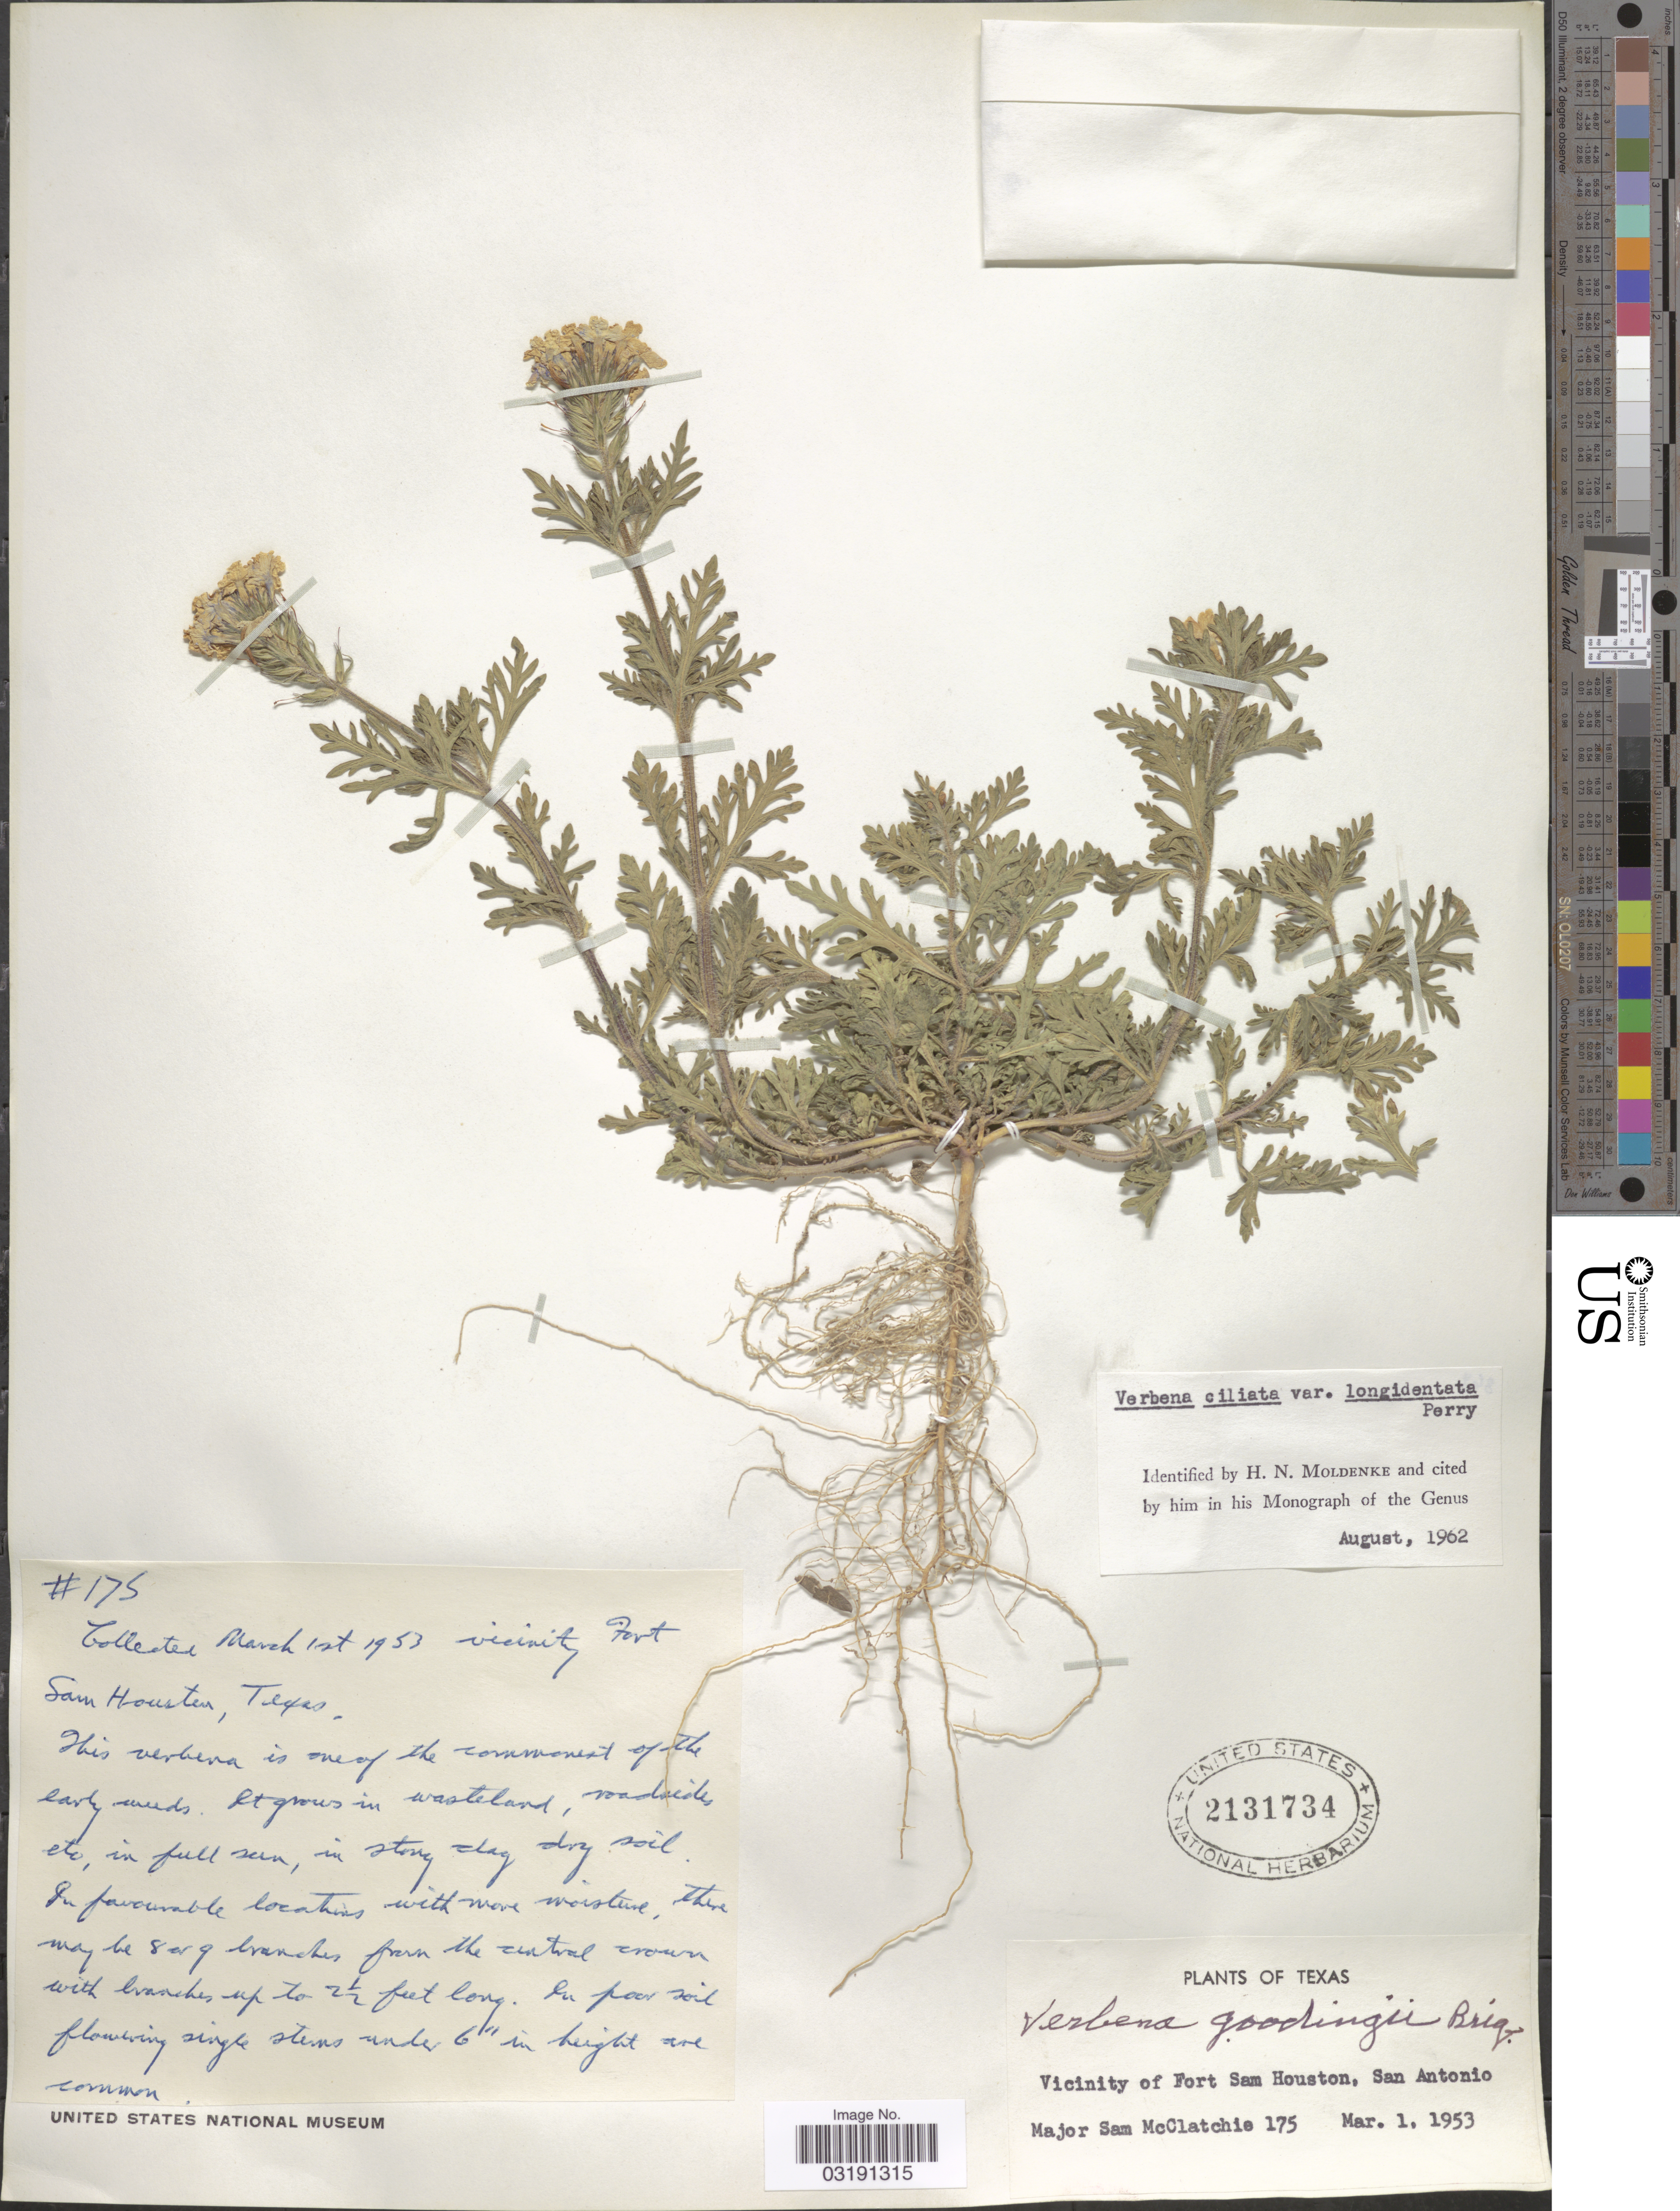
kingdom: Plantae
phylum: Tracheophyta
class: Magnoliopsida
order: Lamiales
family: Verbenaceae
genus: Verbena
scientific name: Verbena ciliata var. longidentata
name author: L.M. Perry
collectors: S. McClatchie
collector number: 175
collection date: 1953-03-01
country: United States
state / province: Texas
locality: Vicinity of Fort Sam Houston, San Antonio.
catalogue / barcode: US 2131734